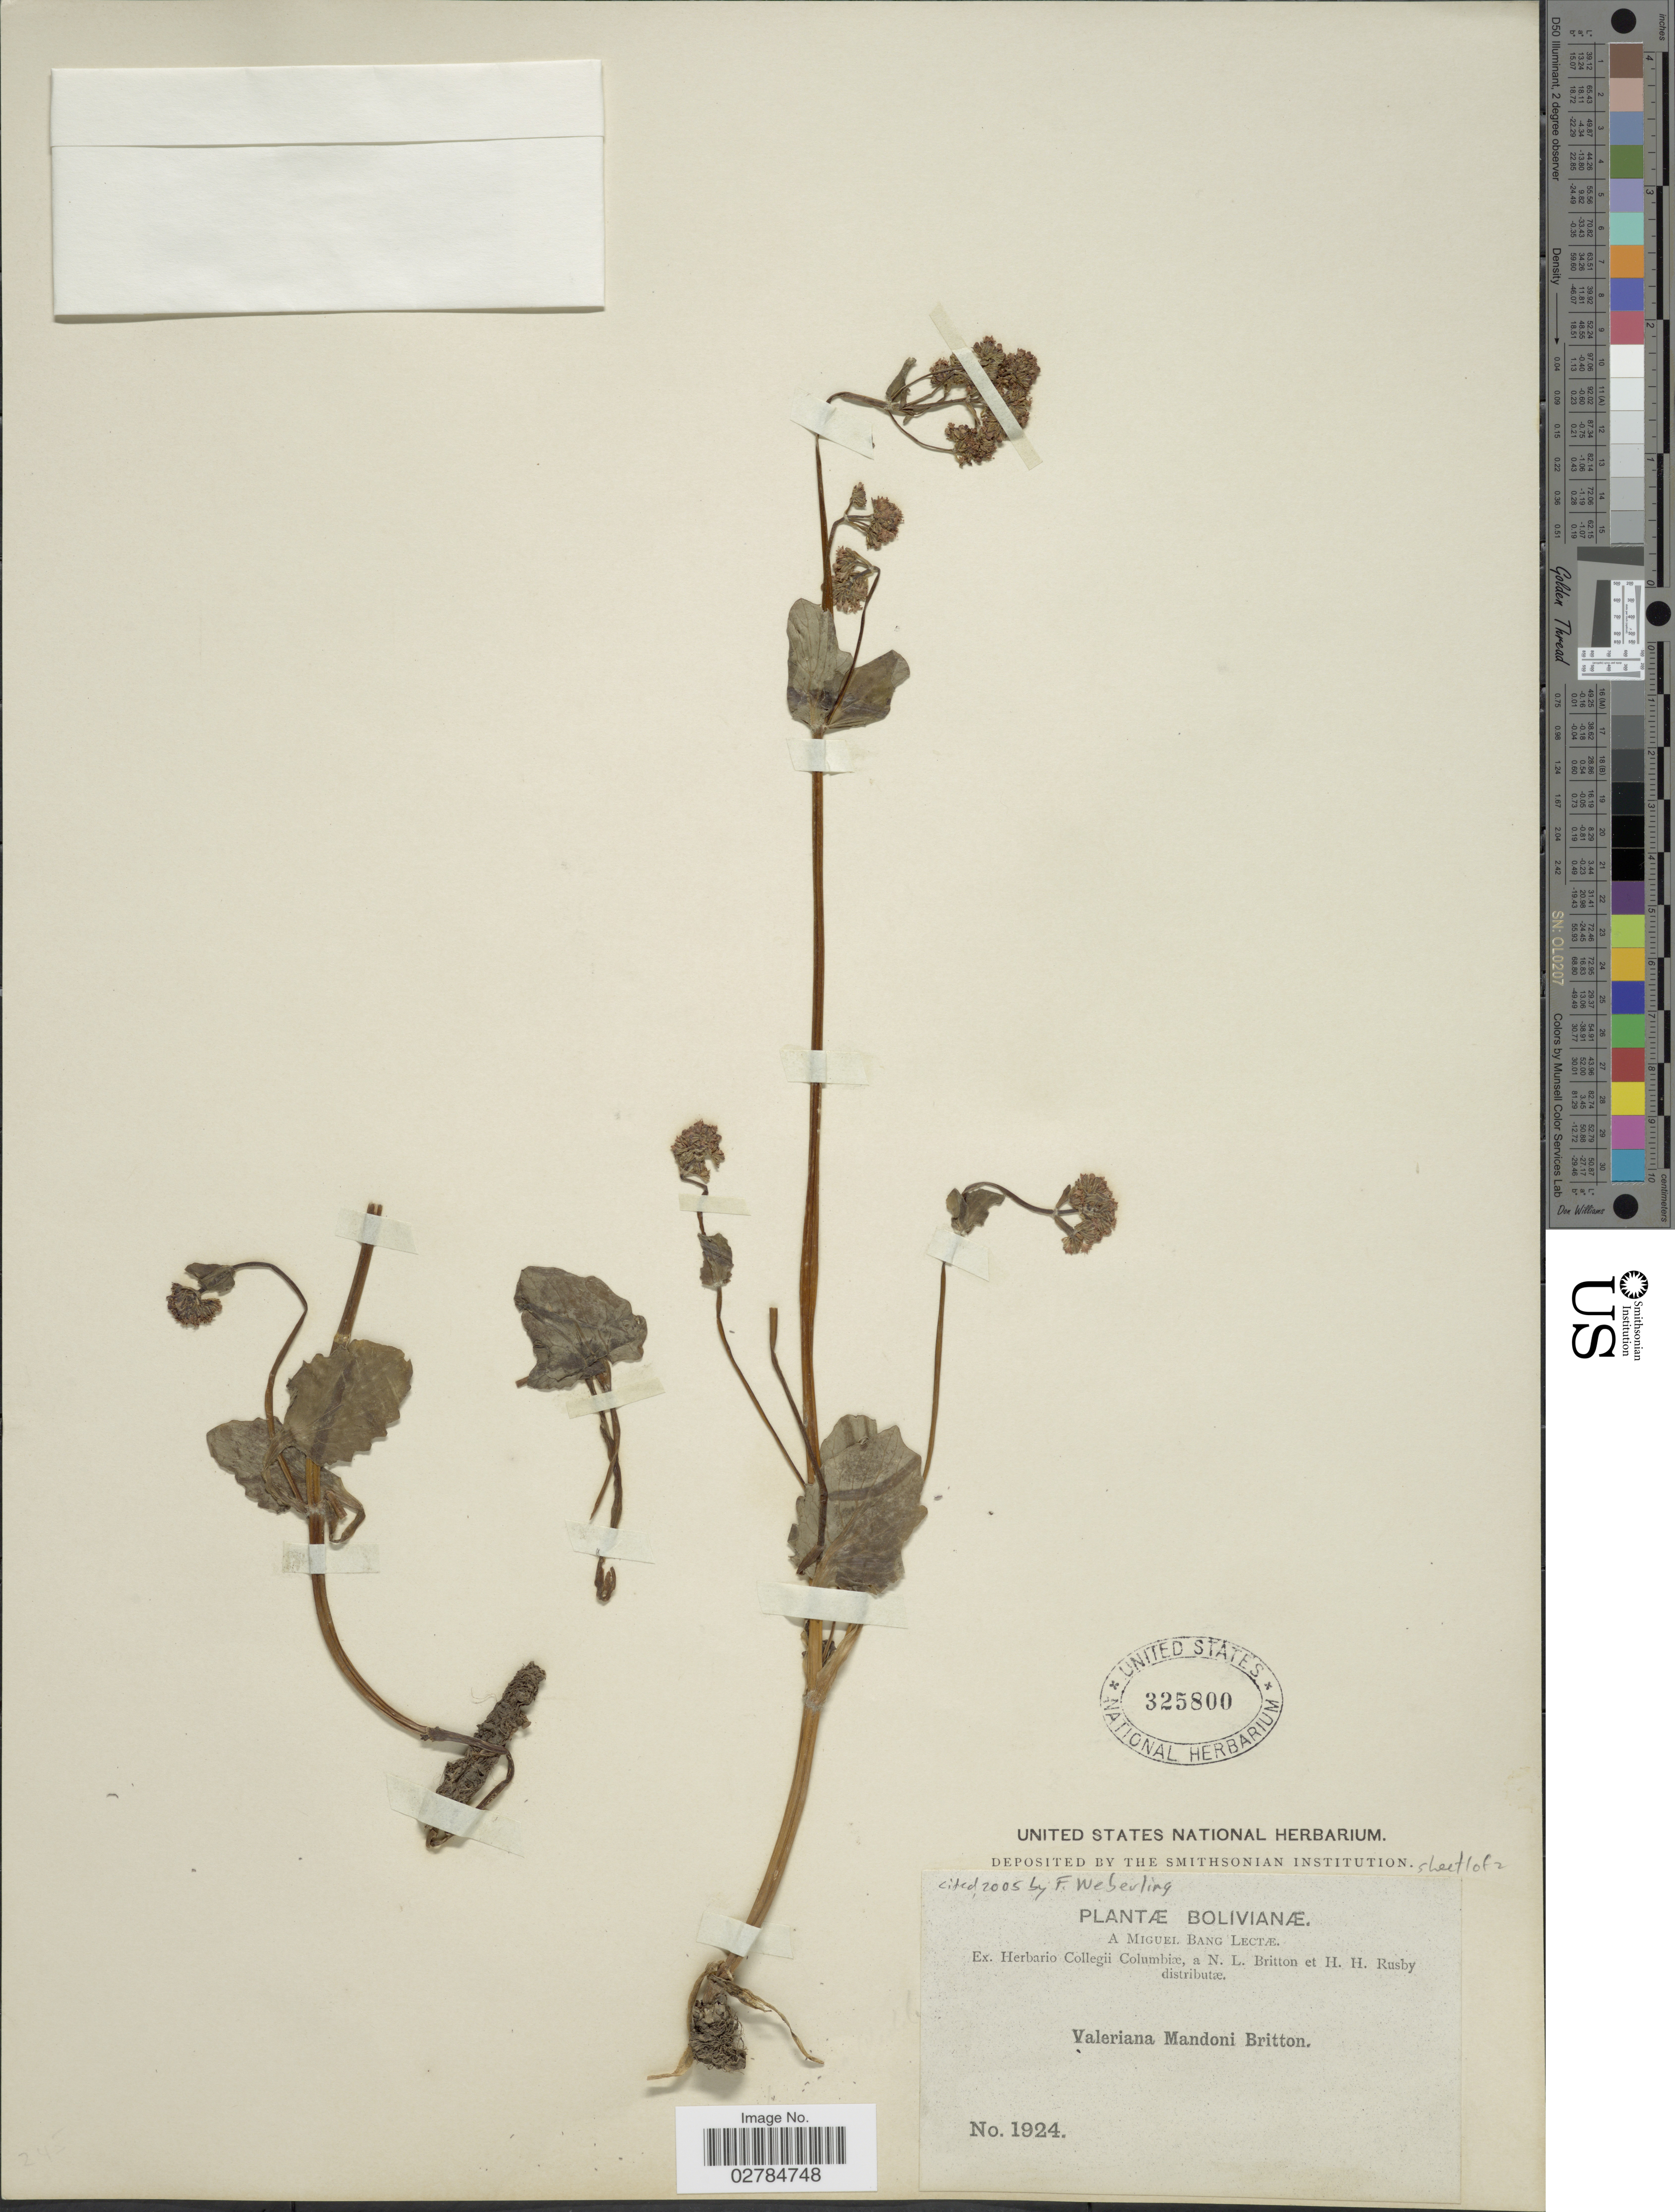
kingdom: Plantae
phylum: Tracheophyta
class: Magnoliopsida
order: Dipsacales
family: Caprifoliaceae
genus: Valeriana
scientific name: Valeriana mandonii subsp. mandonii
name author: Britton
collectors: M. Bang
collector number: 1924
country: Bolivia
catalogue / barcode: US 325800